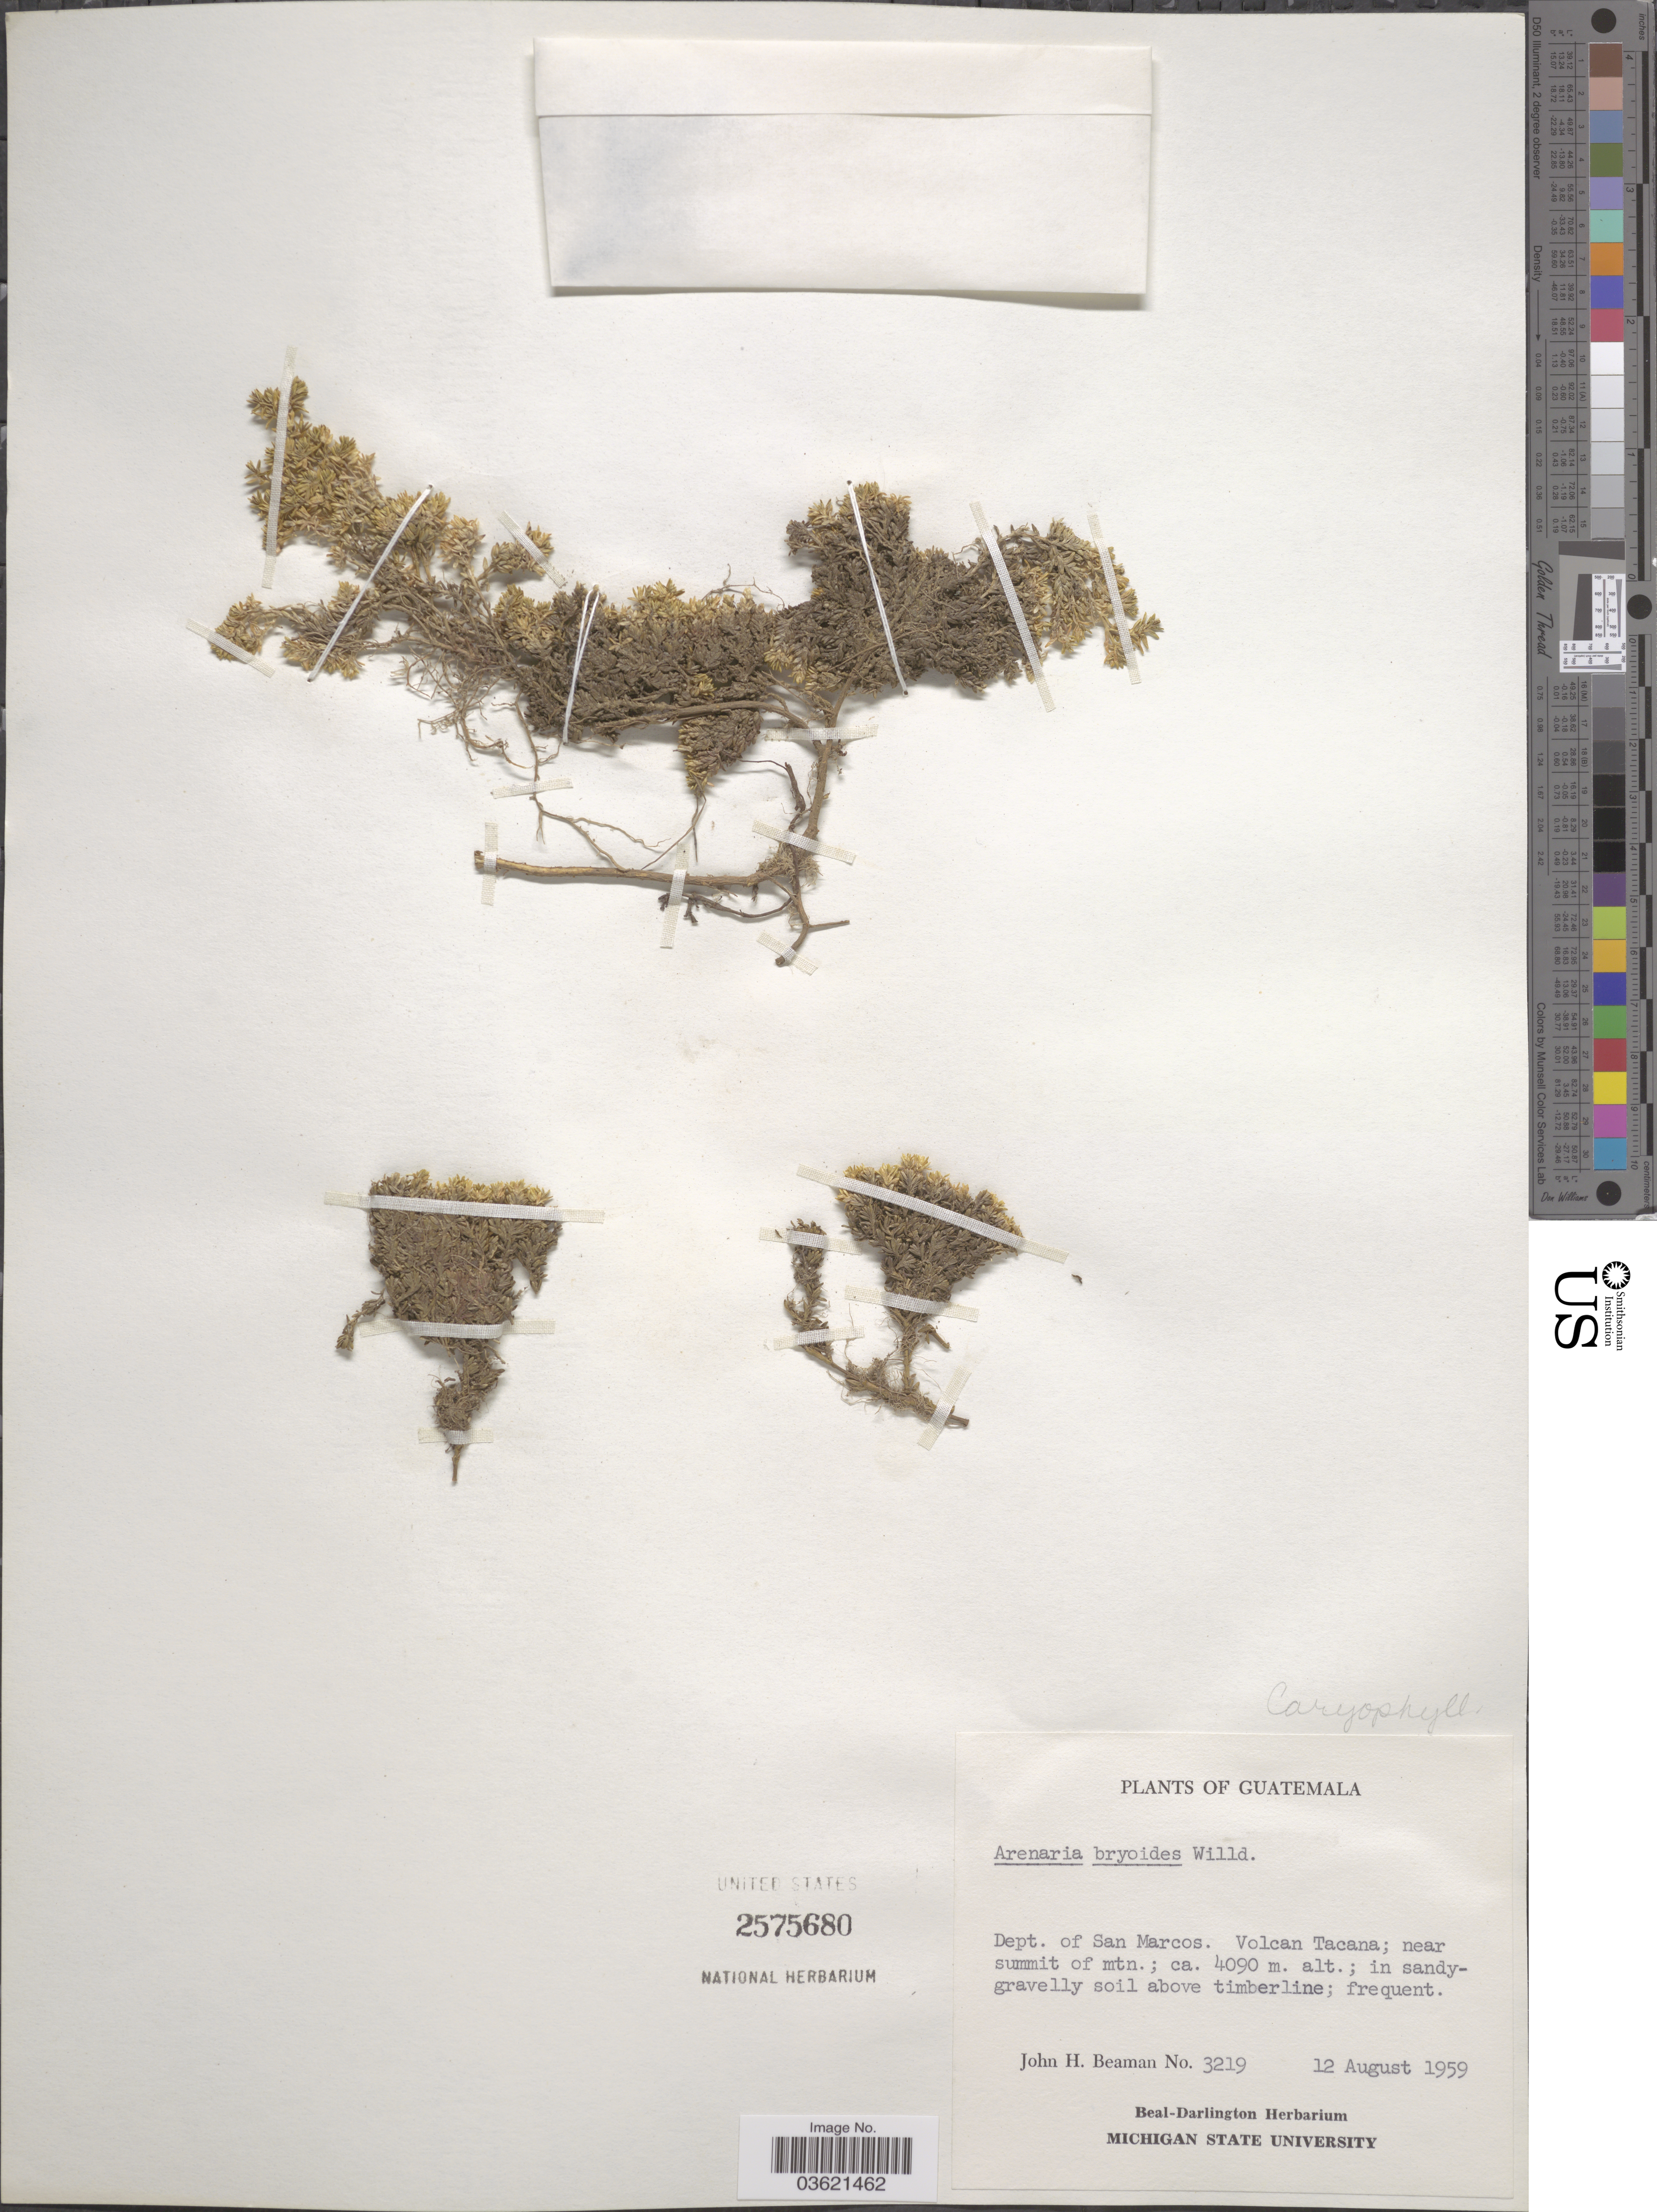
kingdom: Plantae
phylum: Tracheophyta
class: Magnoliopsida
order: Caryophyllales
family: Caryophyllaceae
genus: Arenaria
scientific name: Arenaria bryoides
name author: Willd. ex D.F.K. Schltdl.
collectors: J. H. Beaman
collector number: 3219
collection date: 1959-08-12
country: Guatemala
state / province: San Marcos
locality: Dept. of San Marcos. Volcan Tacana; near summit of mtn.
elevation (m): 4090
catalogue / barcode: US 2575680